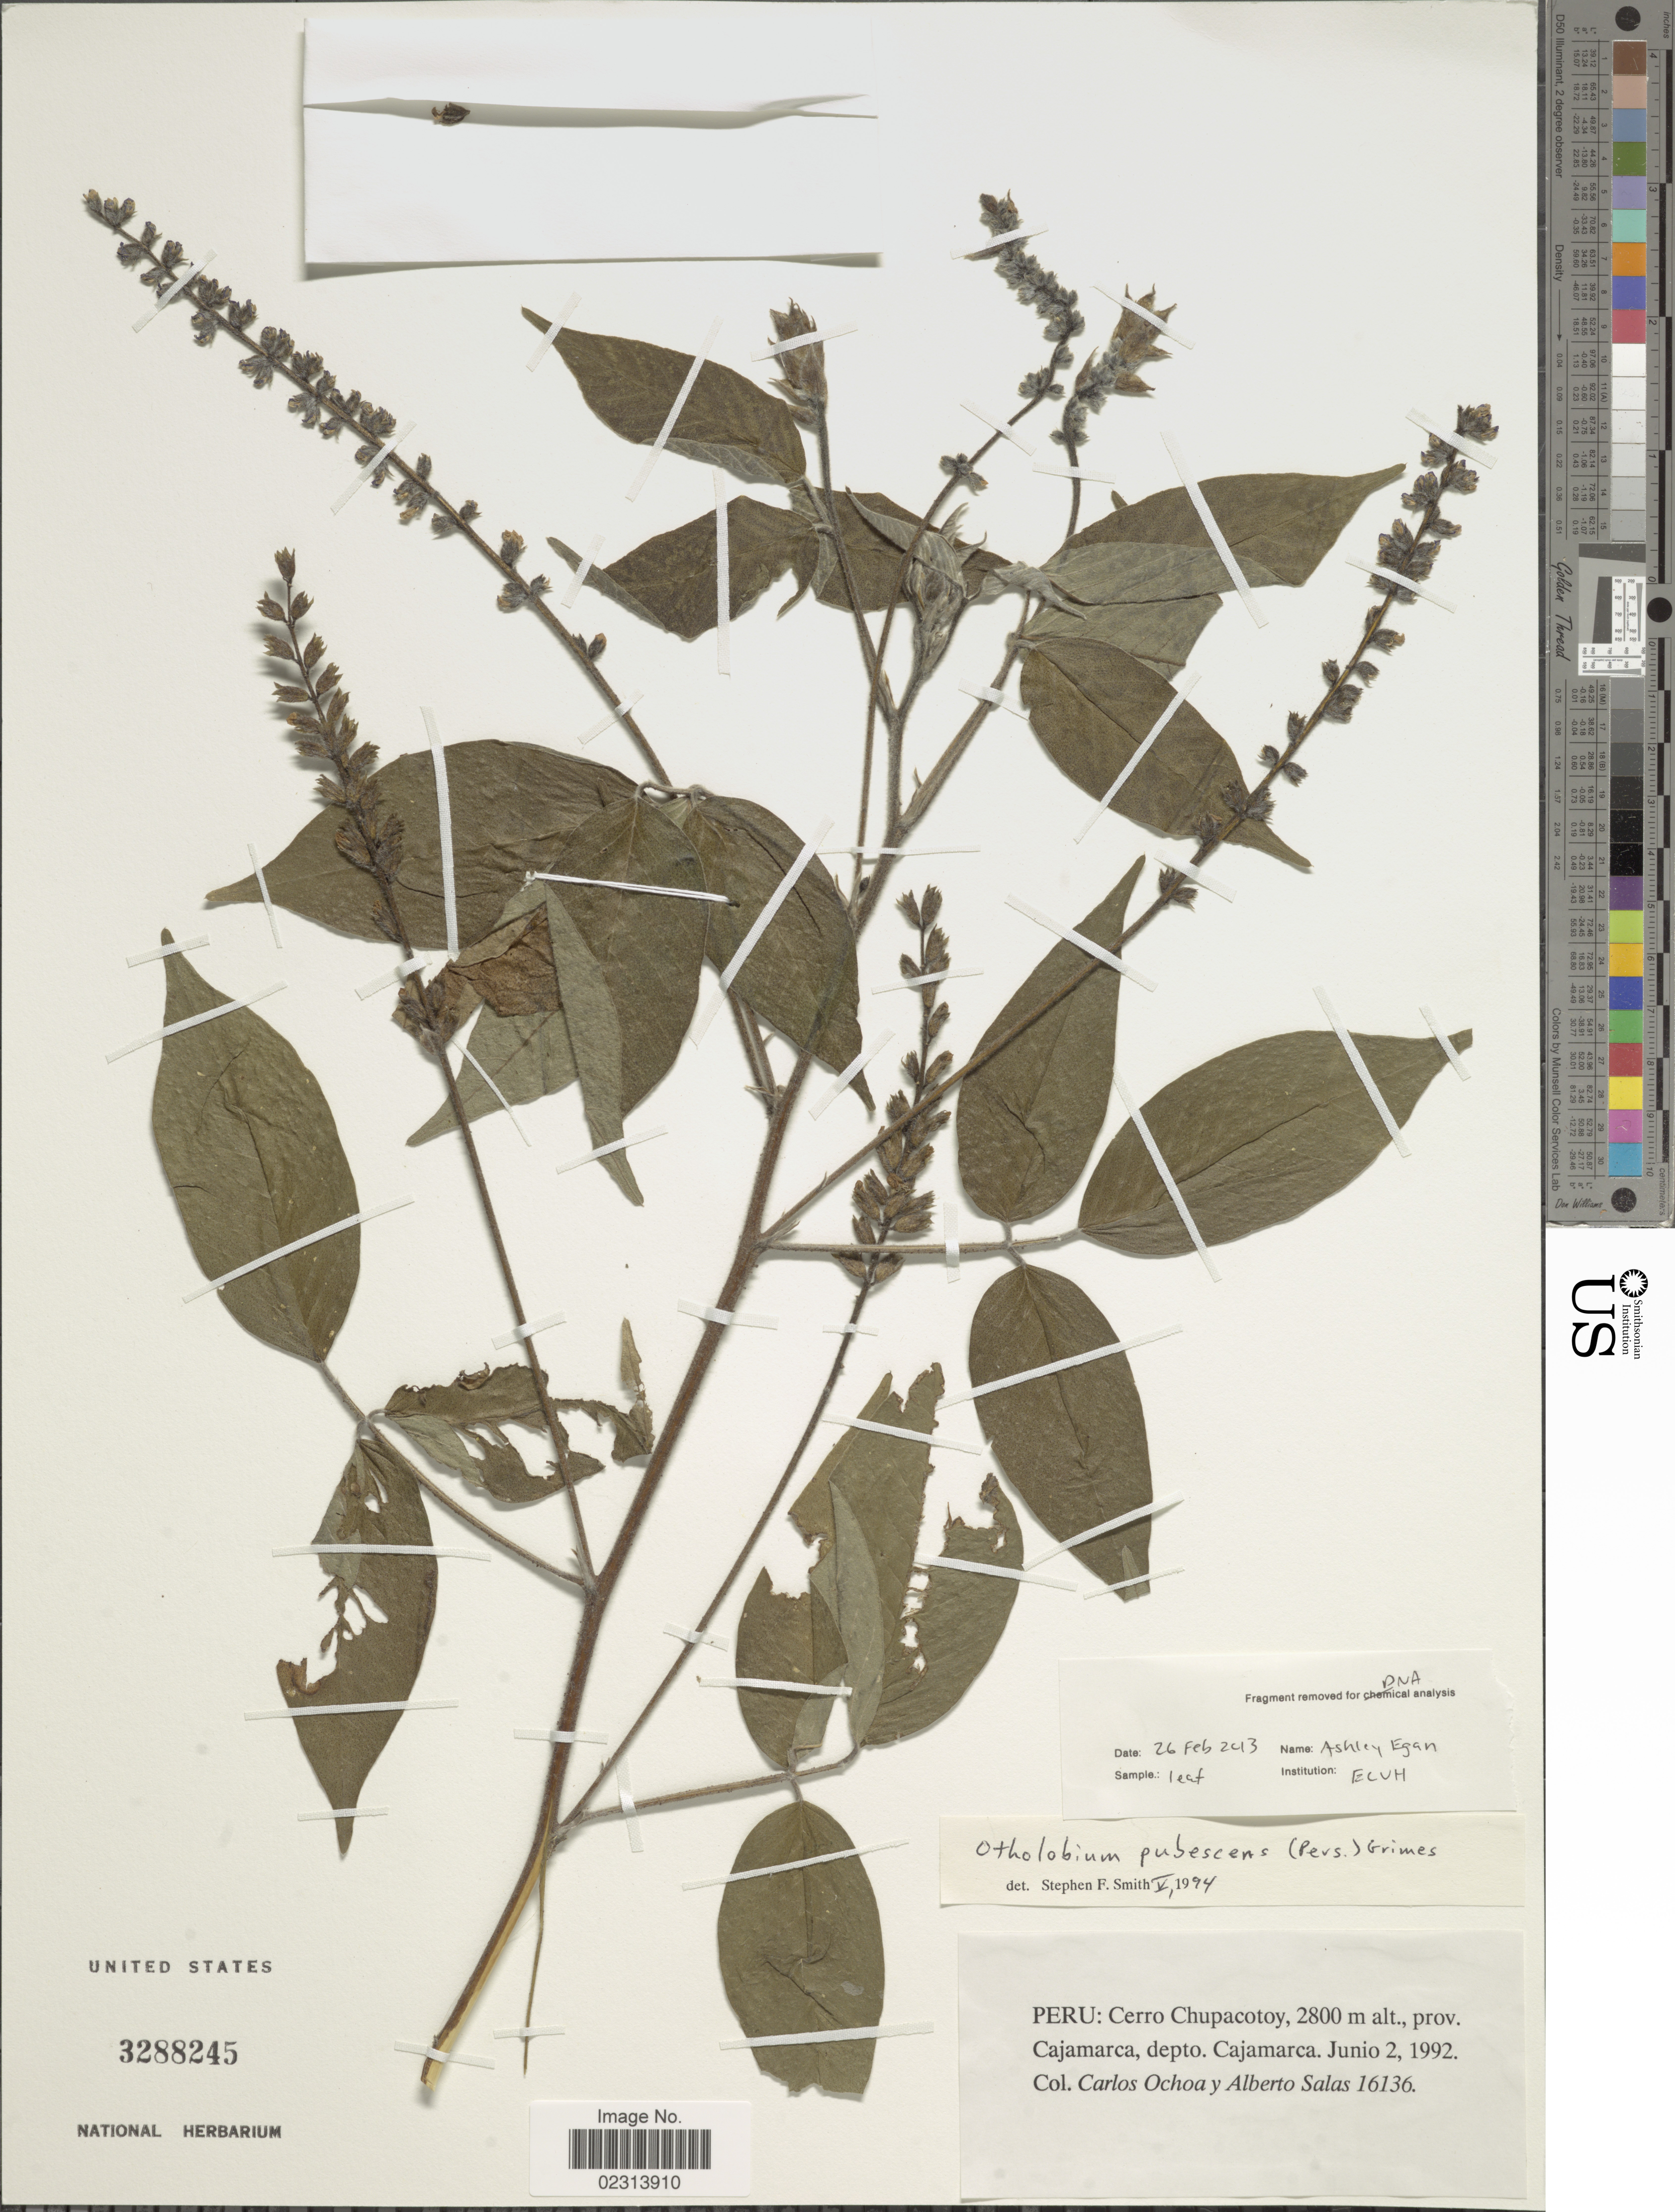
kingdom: Plantae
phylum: Tracheophyta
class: Magnoliopsida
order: Fabales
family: Fabaceae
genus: Otholobium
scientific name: Otholobium pubescens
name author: (Poir.) J.W. Grimes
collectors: C. M. Ochoa & A. Salas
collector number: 16136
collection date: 1992-06-02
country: Peru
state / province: Cajamarca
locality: Peru: Cerro Chupacotoy, Prov. Cajamarca, Depto. Cajamarca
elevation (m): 2800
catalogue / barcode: US 3288245